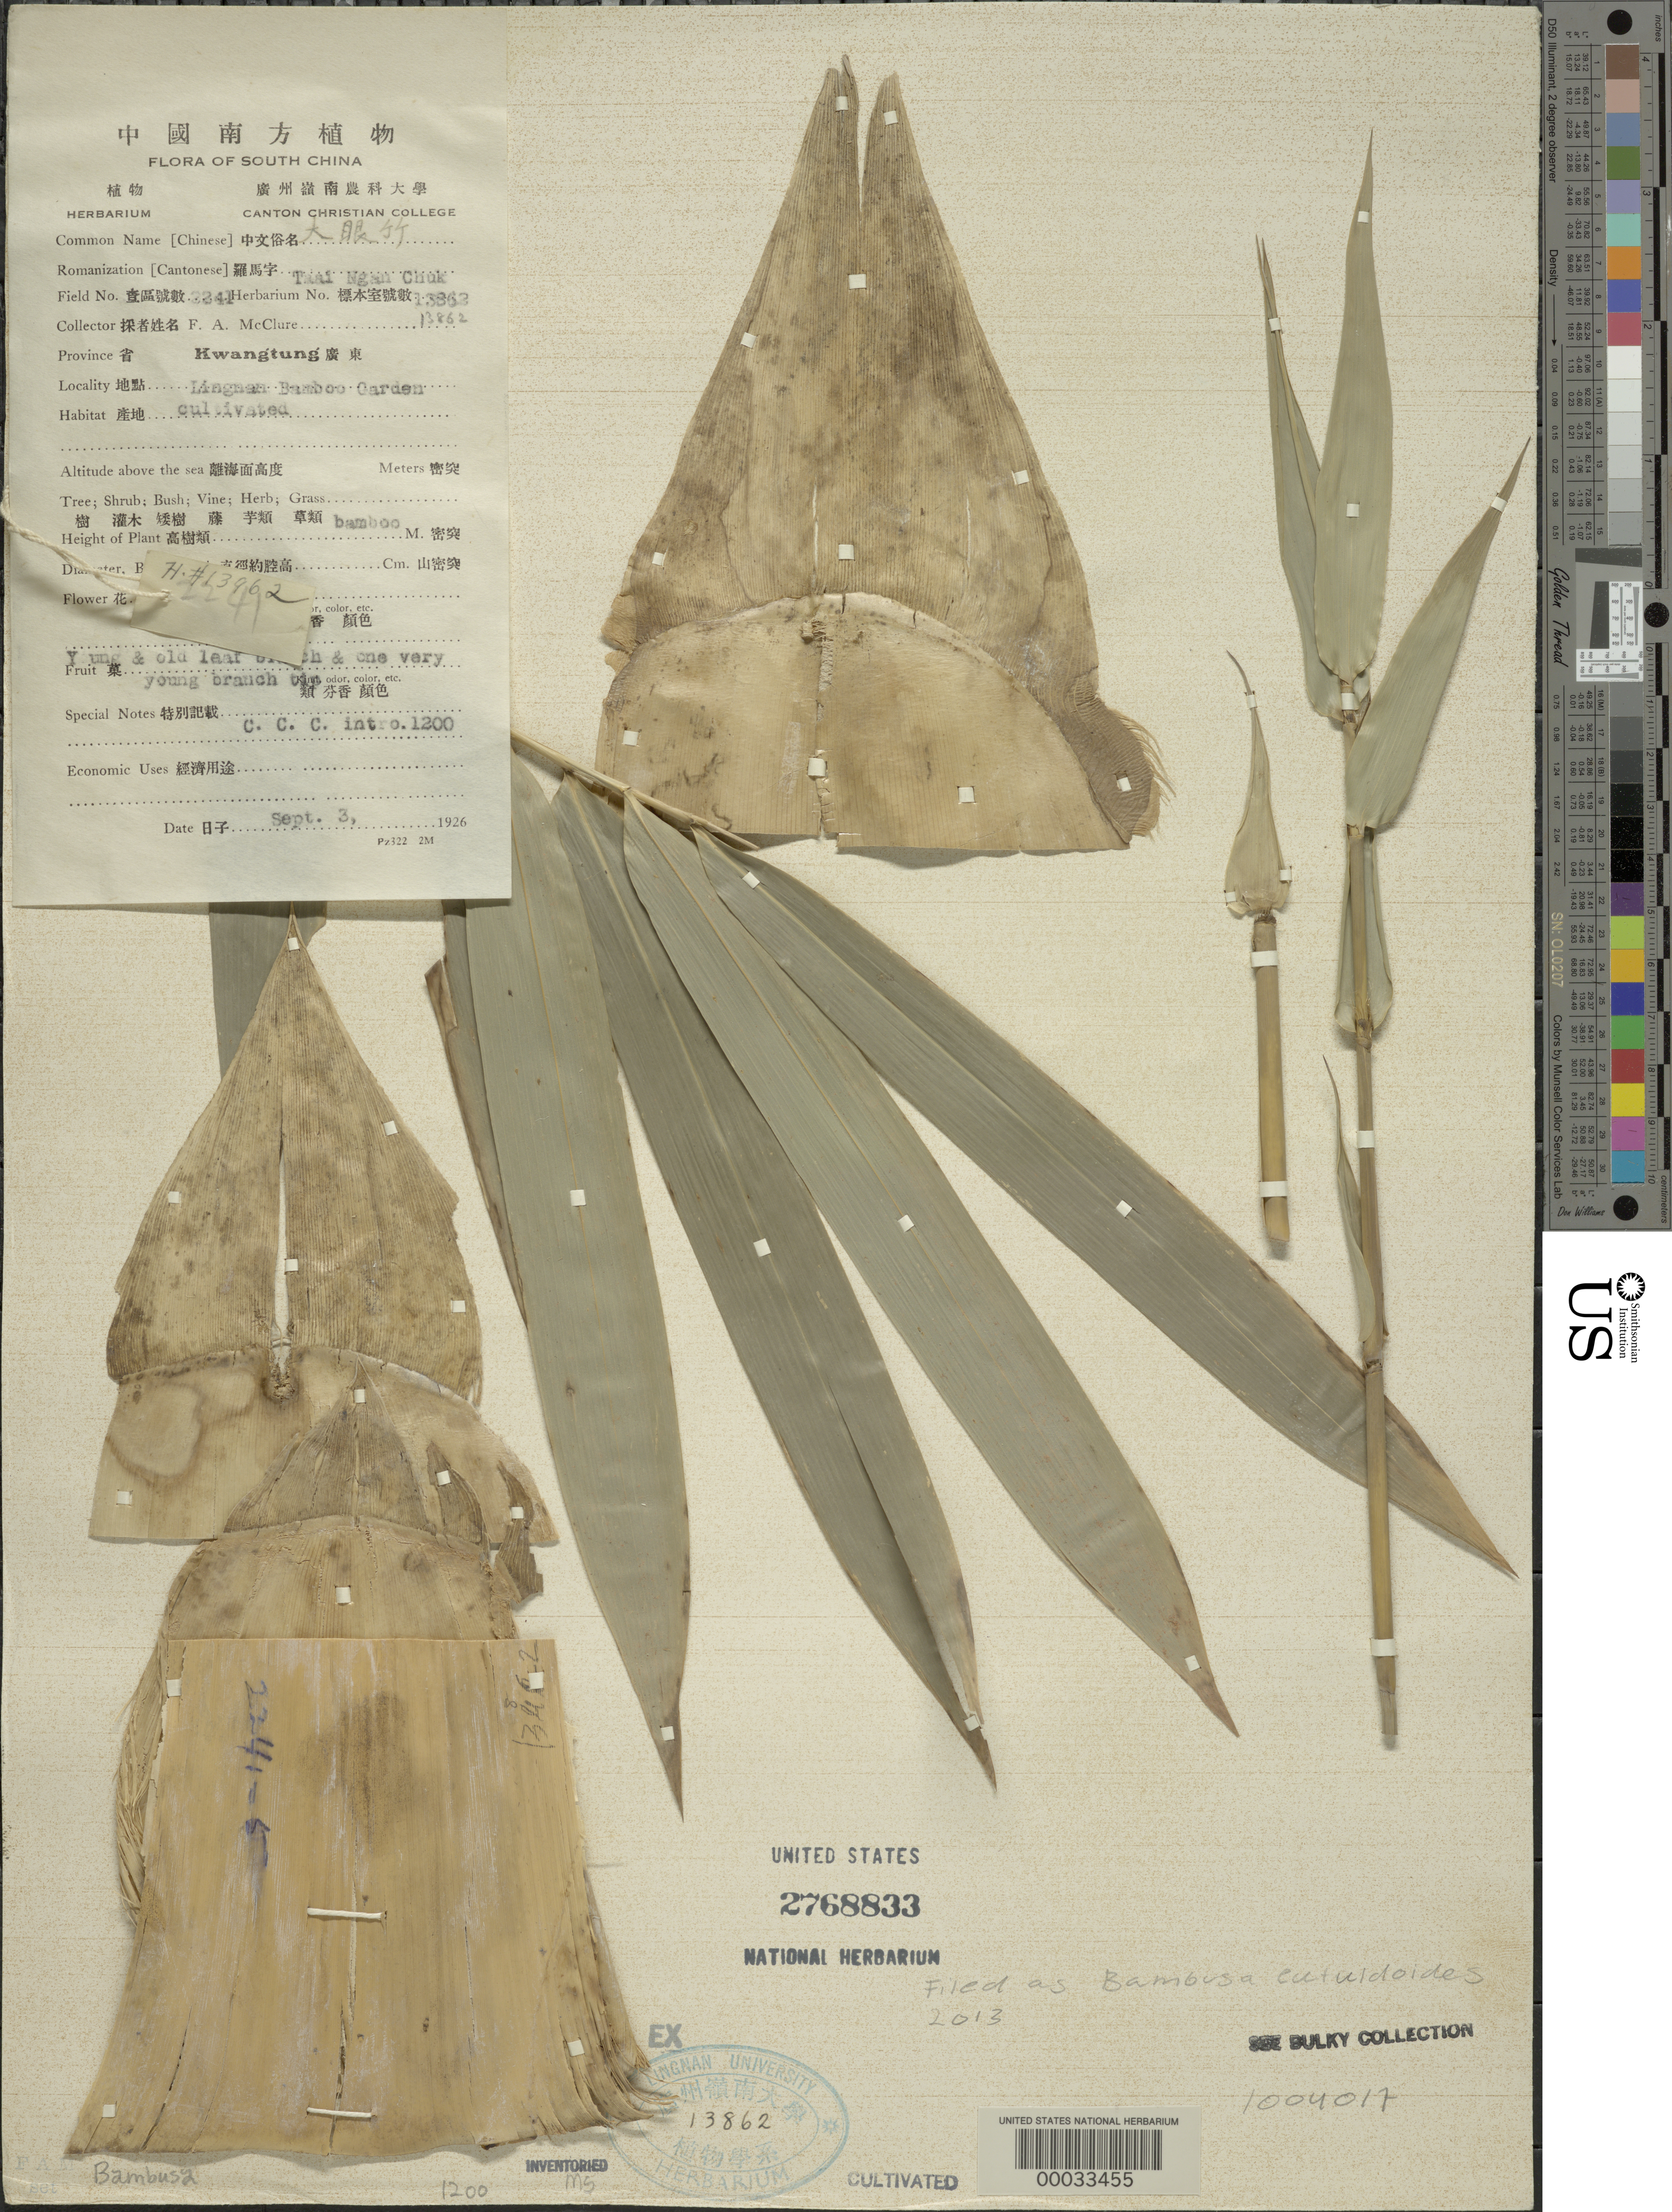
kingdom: Plantae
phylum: Tracheophyta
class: Liliopsida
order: Poales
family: Poaceae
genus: Bambusa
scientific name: Bambusa eutuldoides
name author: McClure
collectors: F. A. McClure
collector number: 2241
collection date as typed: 03 Feb 1926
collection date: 1926-02-03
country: China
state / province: Guangdong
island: Honam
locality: Lingnan university bamboo garden-poon yu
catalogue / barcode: US 2768833